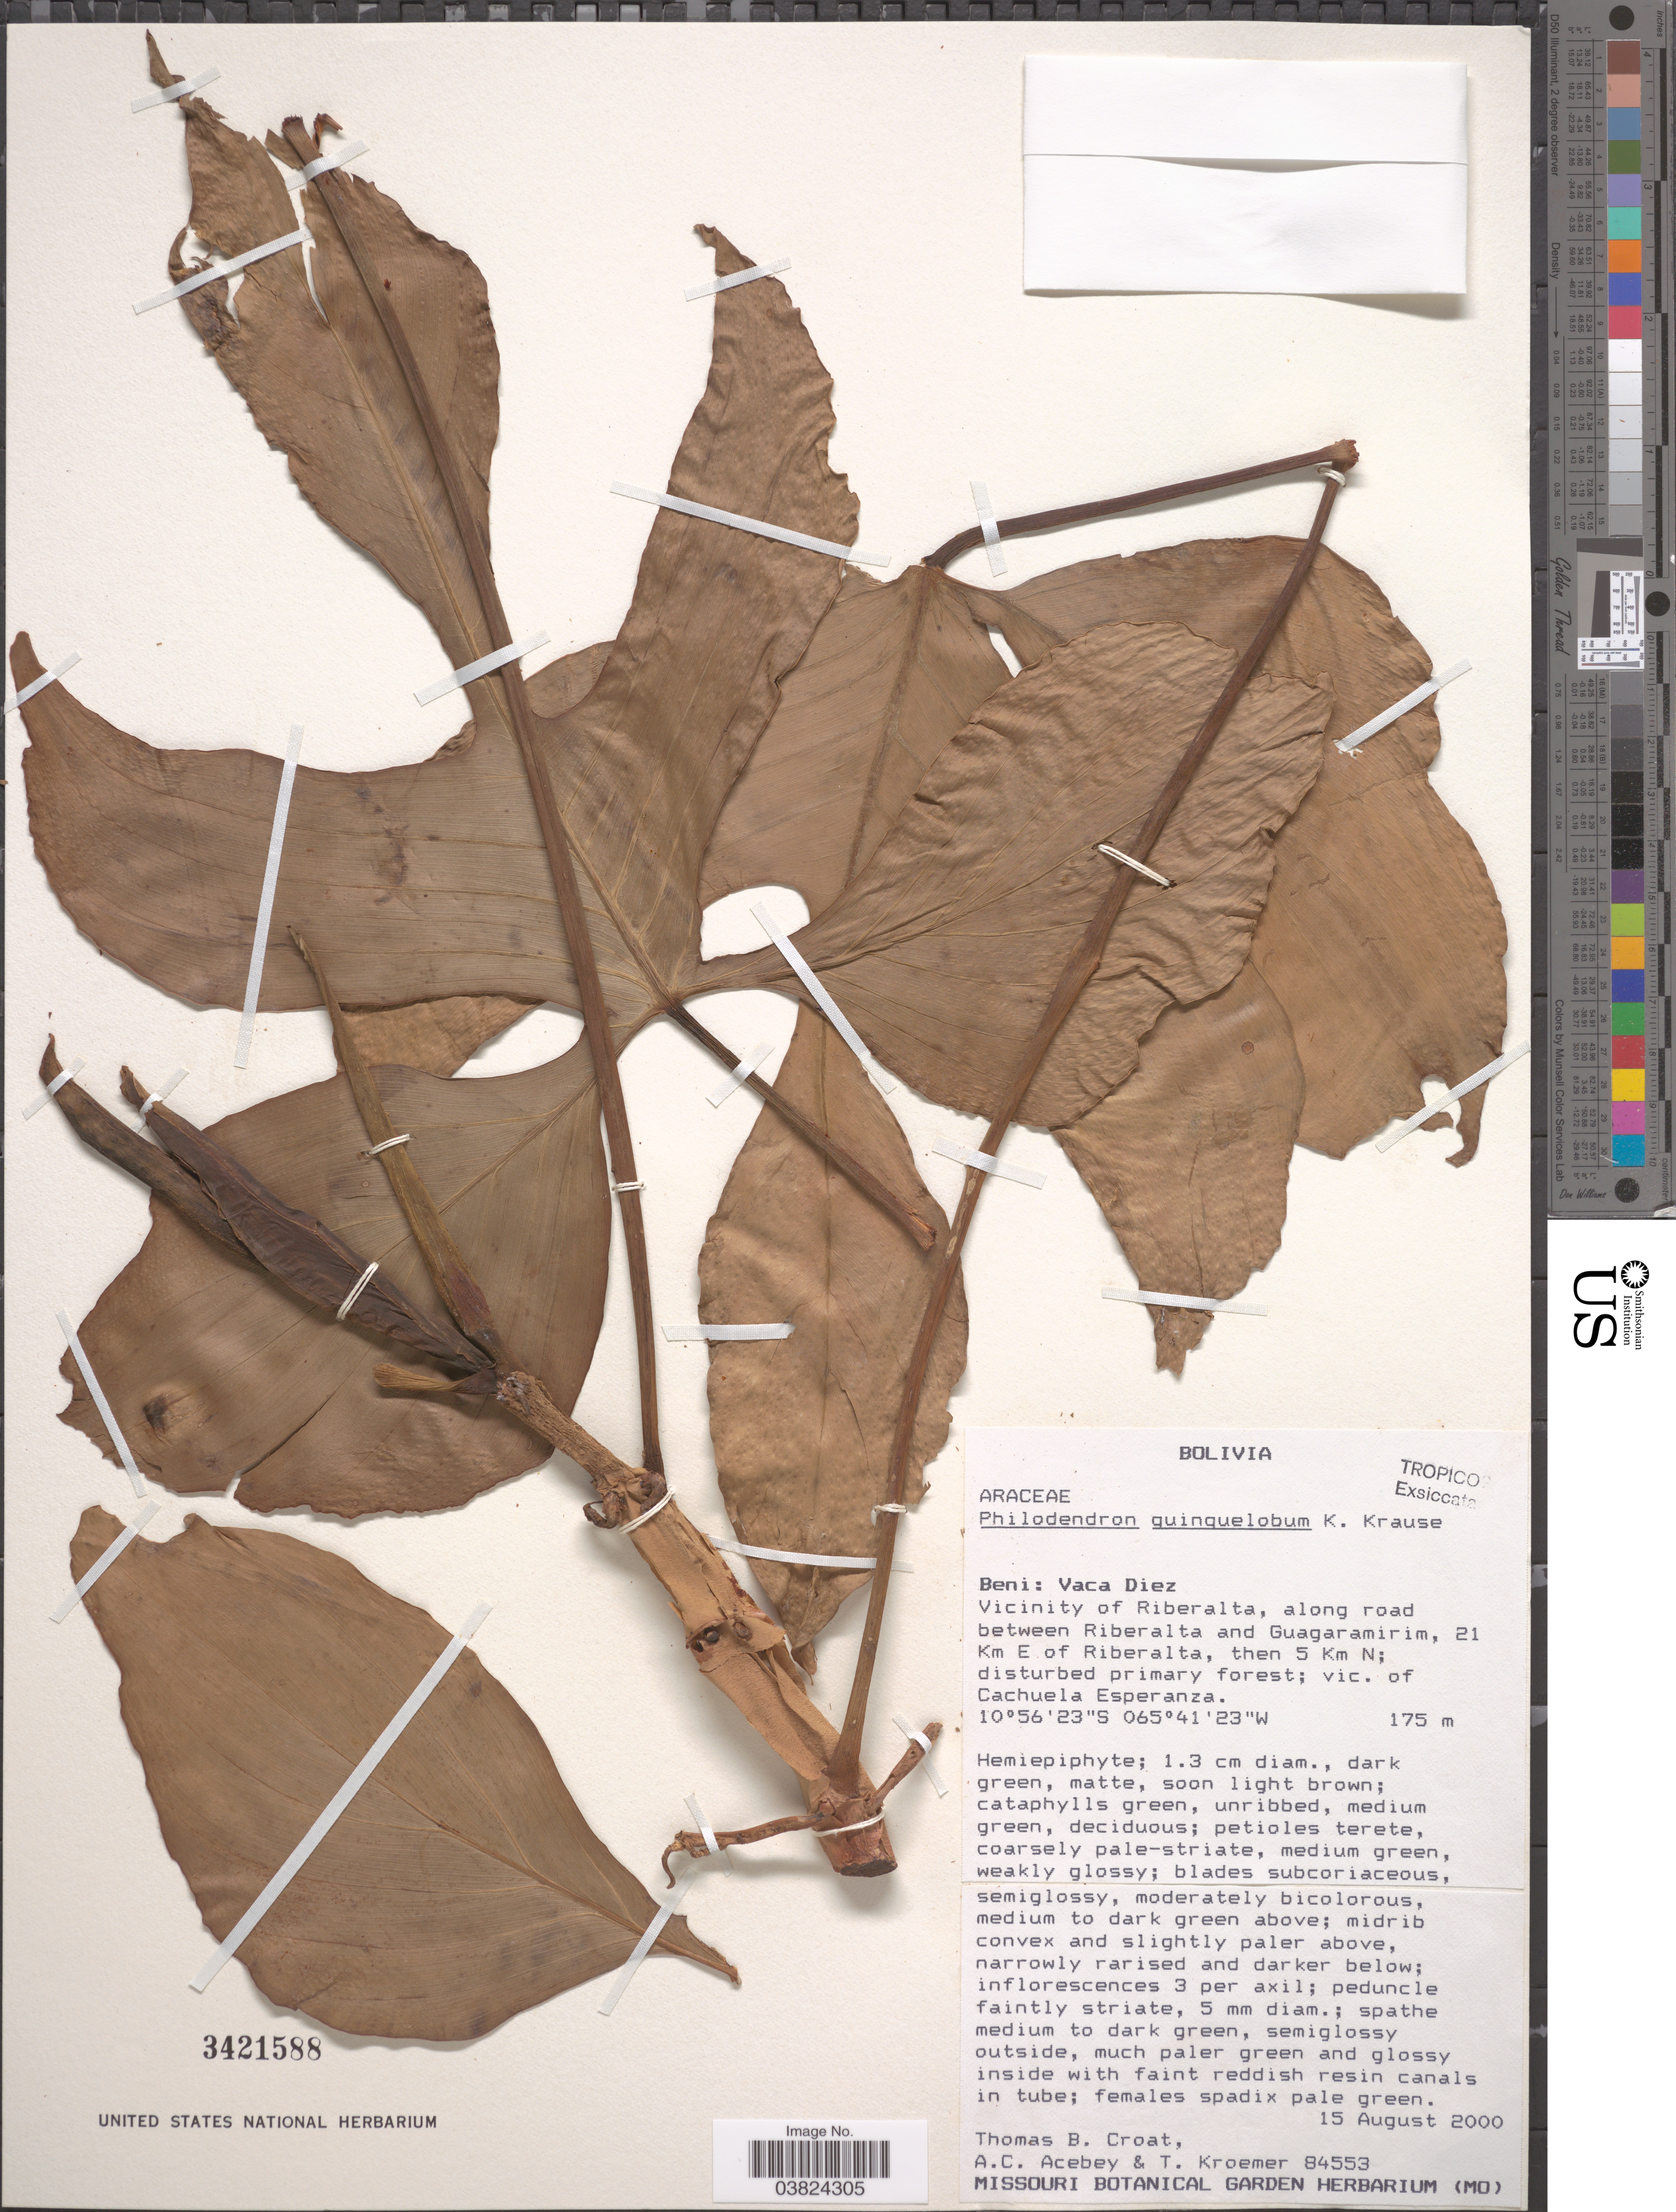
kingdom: Plantae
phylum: Tracheophyta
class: Liliopsida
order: Alismatales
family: Araceae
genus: Philodendron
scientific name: Philodendron quinquelobum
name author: K. Krause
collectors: T. B. Croat, A. Acebey & T. Kroemer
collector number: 84553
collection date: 2000-08-15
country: Bolivia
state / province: Beni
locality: Vaca Diez. Vicinity of Riberalta, along road between Riberalta and Guagaramirim, 21 Km E of Riberalta, then 5 Km N; vic. of Cachuela Esperanza.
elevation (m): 175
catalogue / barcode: US 3421588